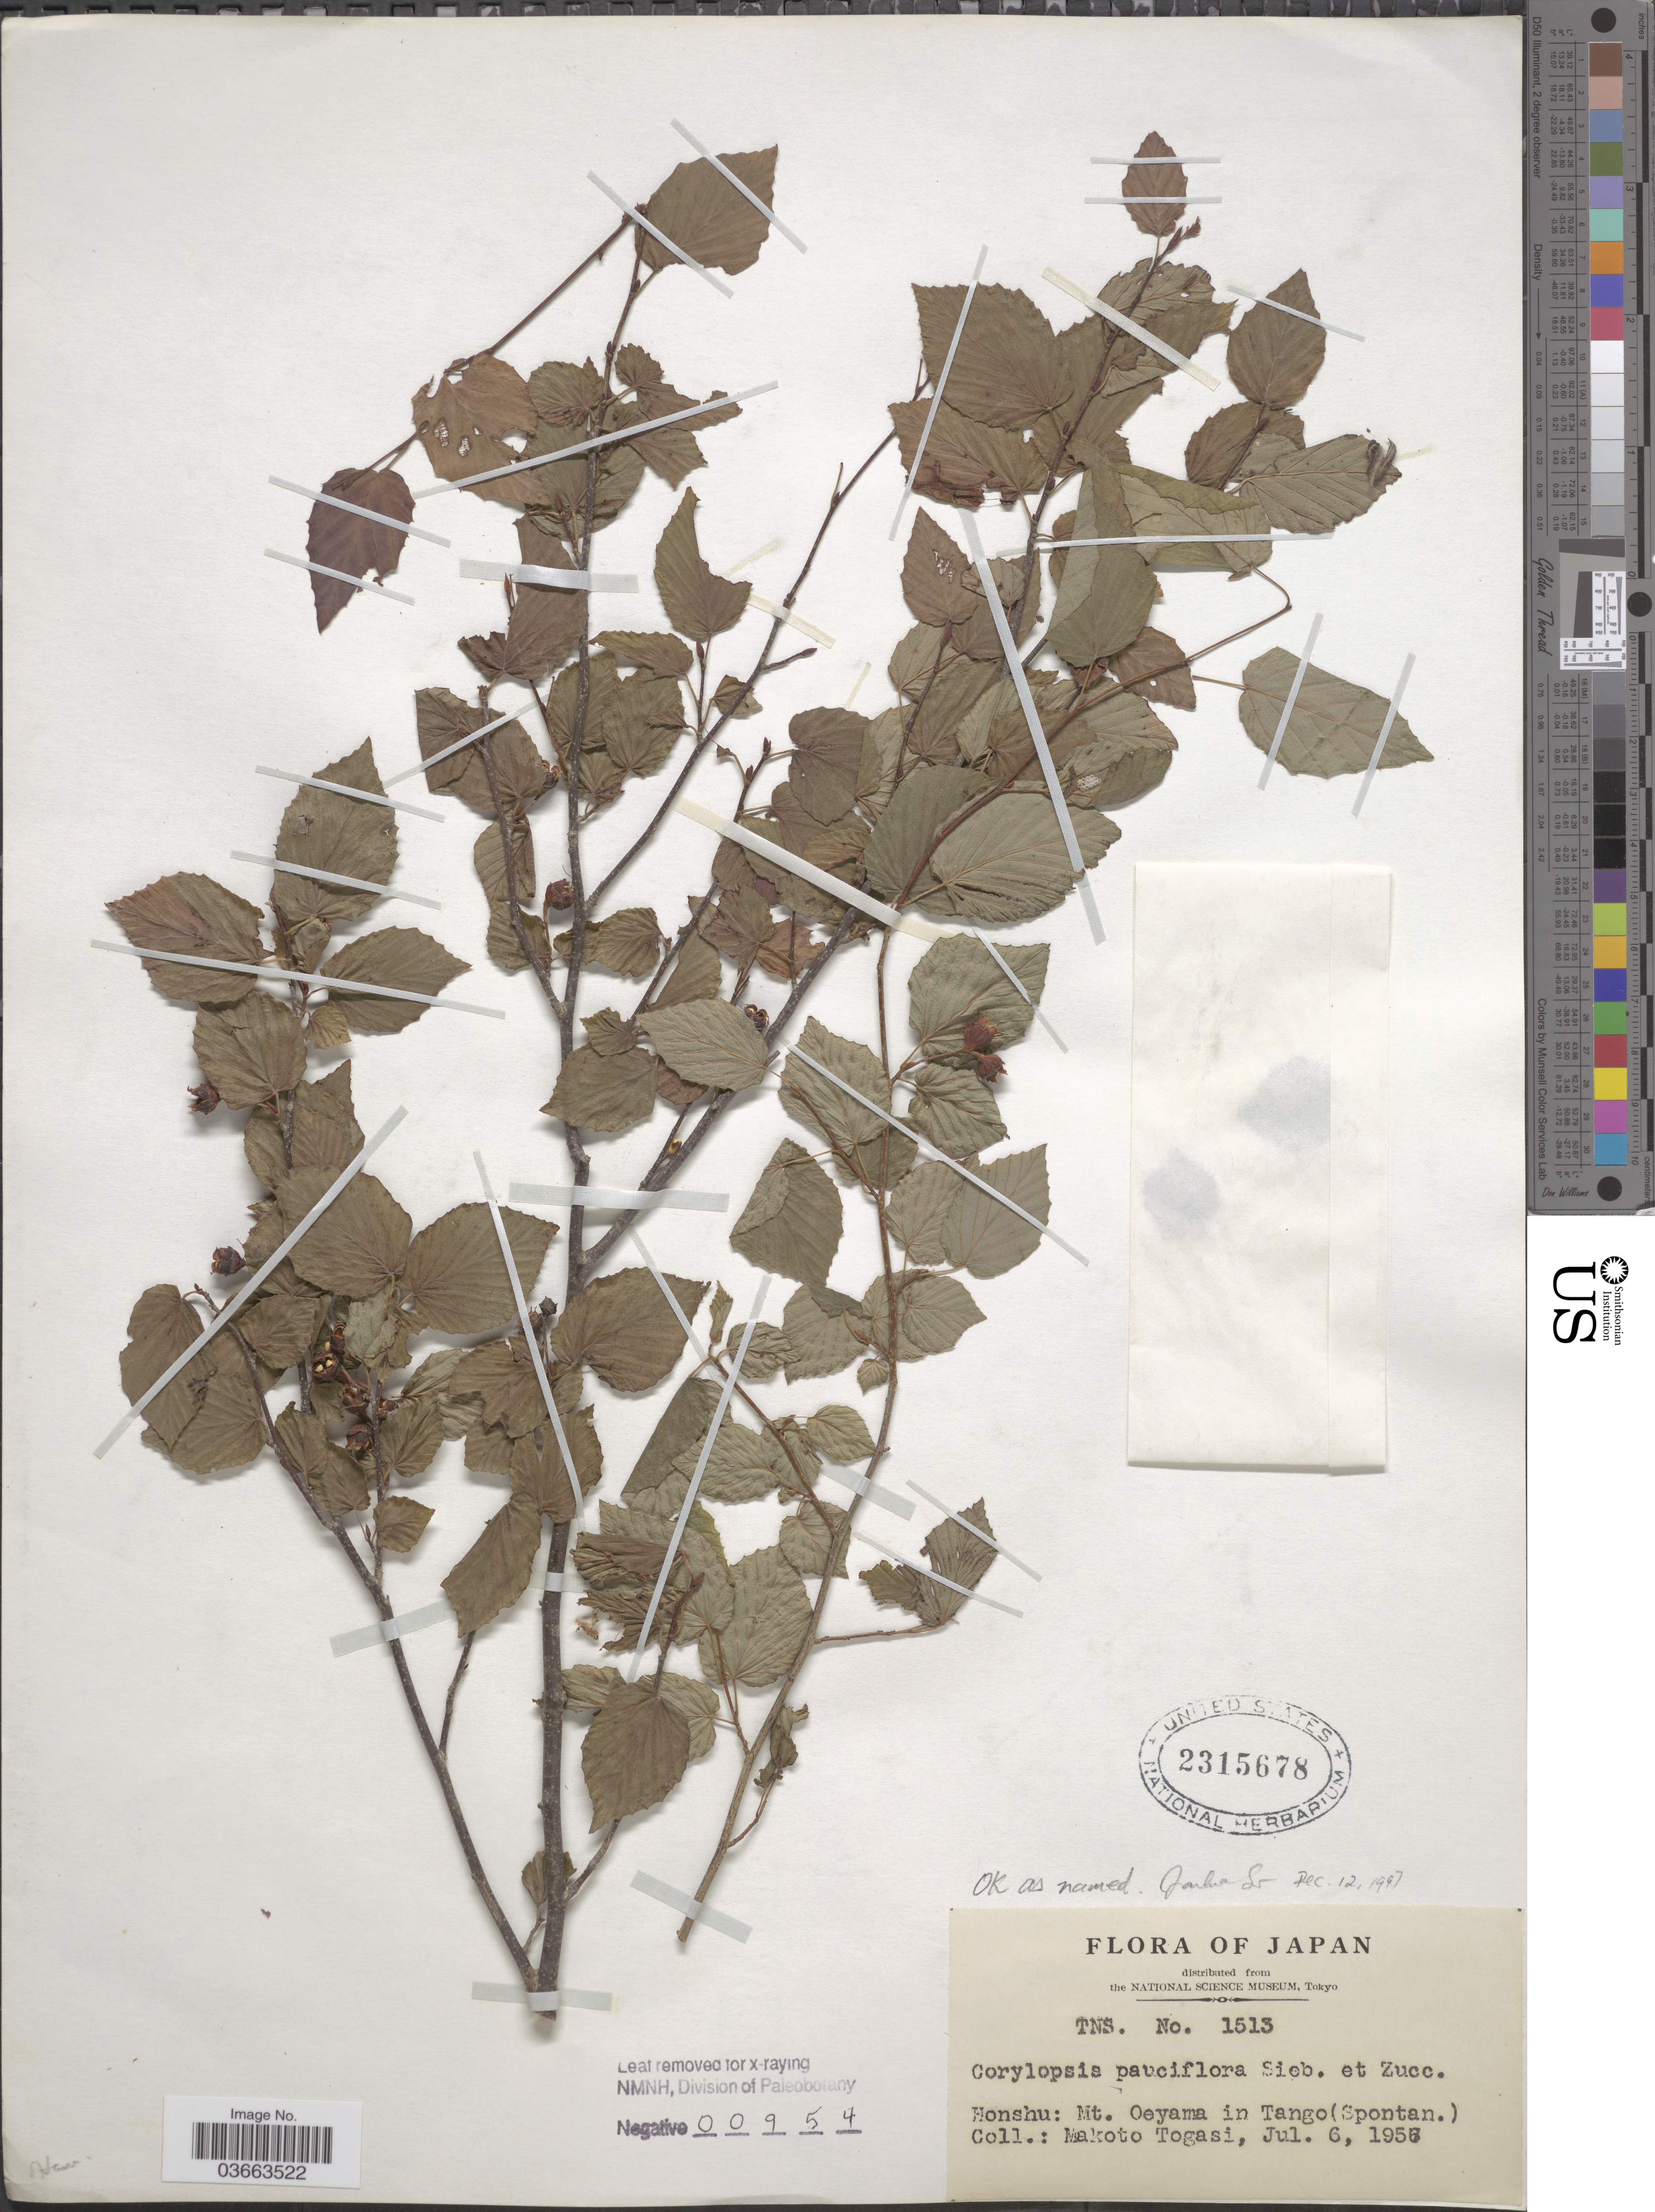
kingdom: Plantae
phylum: Tracheophyta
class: Magnoliopsida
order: Saxifragales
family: Hamamelidaceae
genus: Corylopsis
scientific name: Corylopsis pauciflora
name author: Siebold & Zucc.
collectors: M. Togasi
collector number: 1513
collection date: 1956-07-06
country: Japan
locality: Honshu: Mt. Oeyama in Tango (Spontan.).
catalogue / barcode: US 2315678